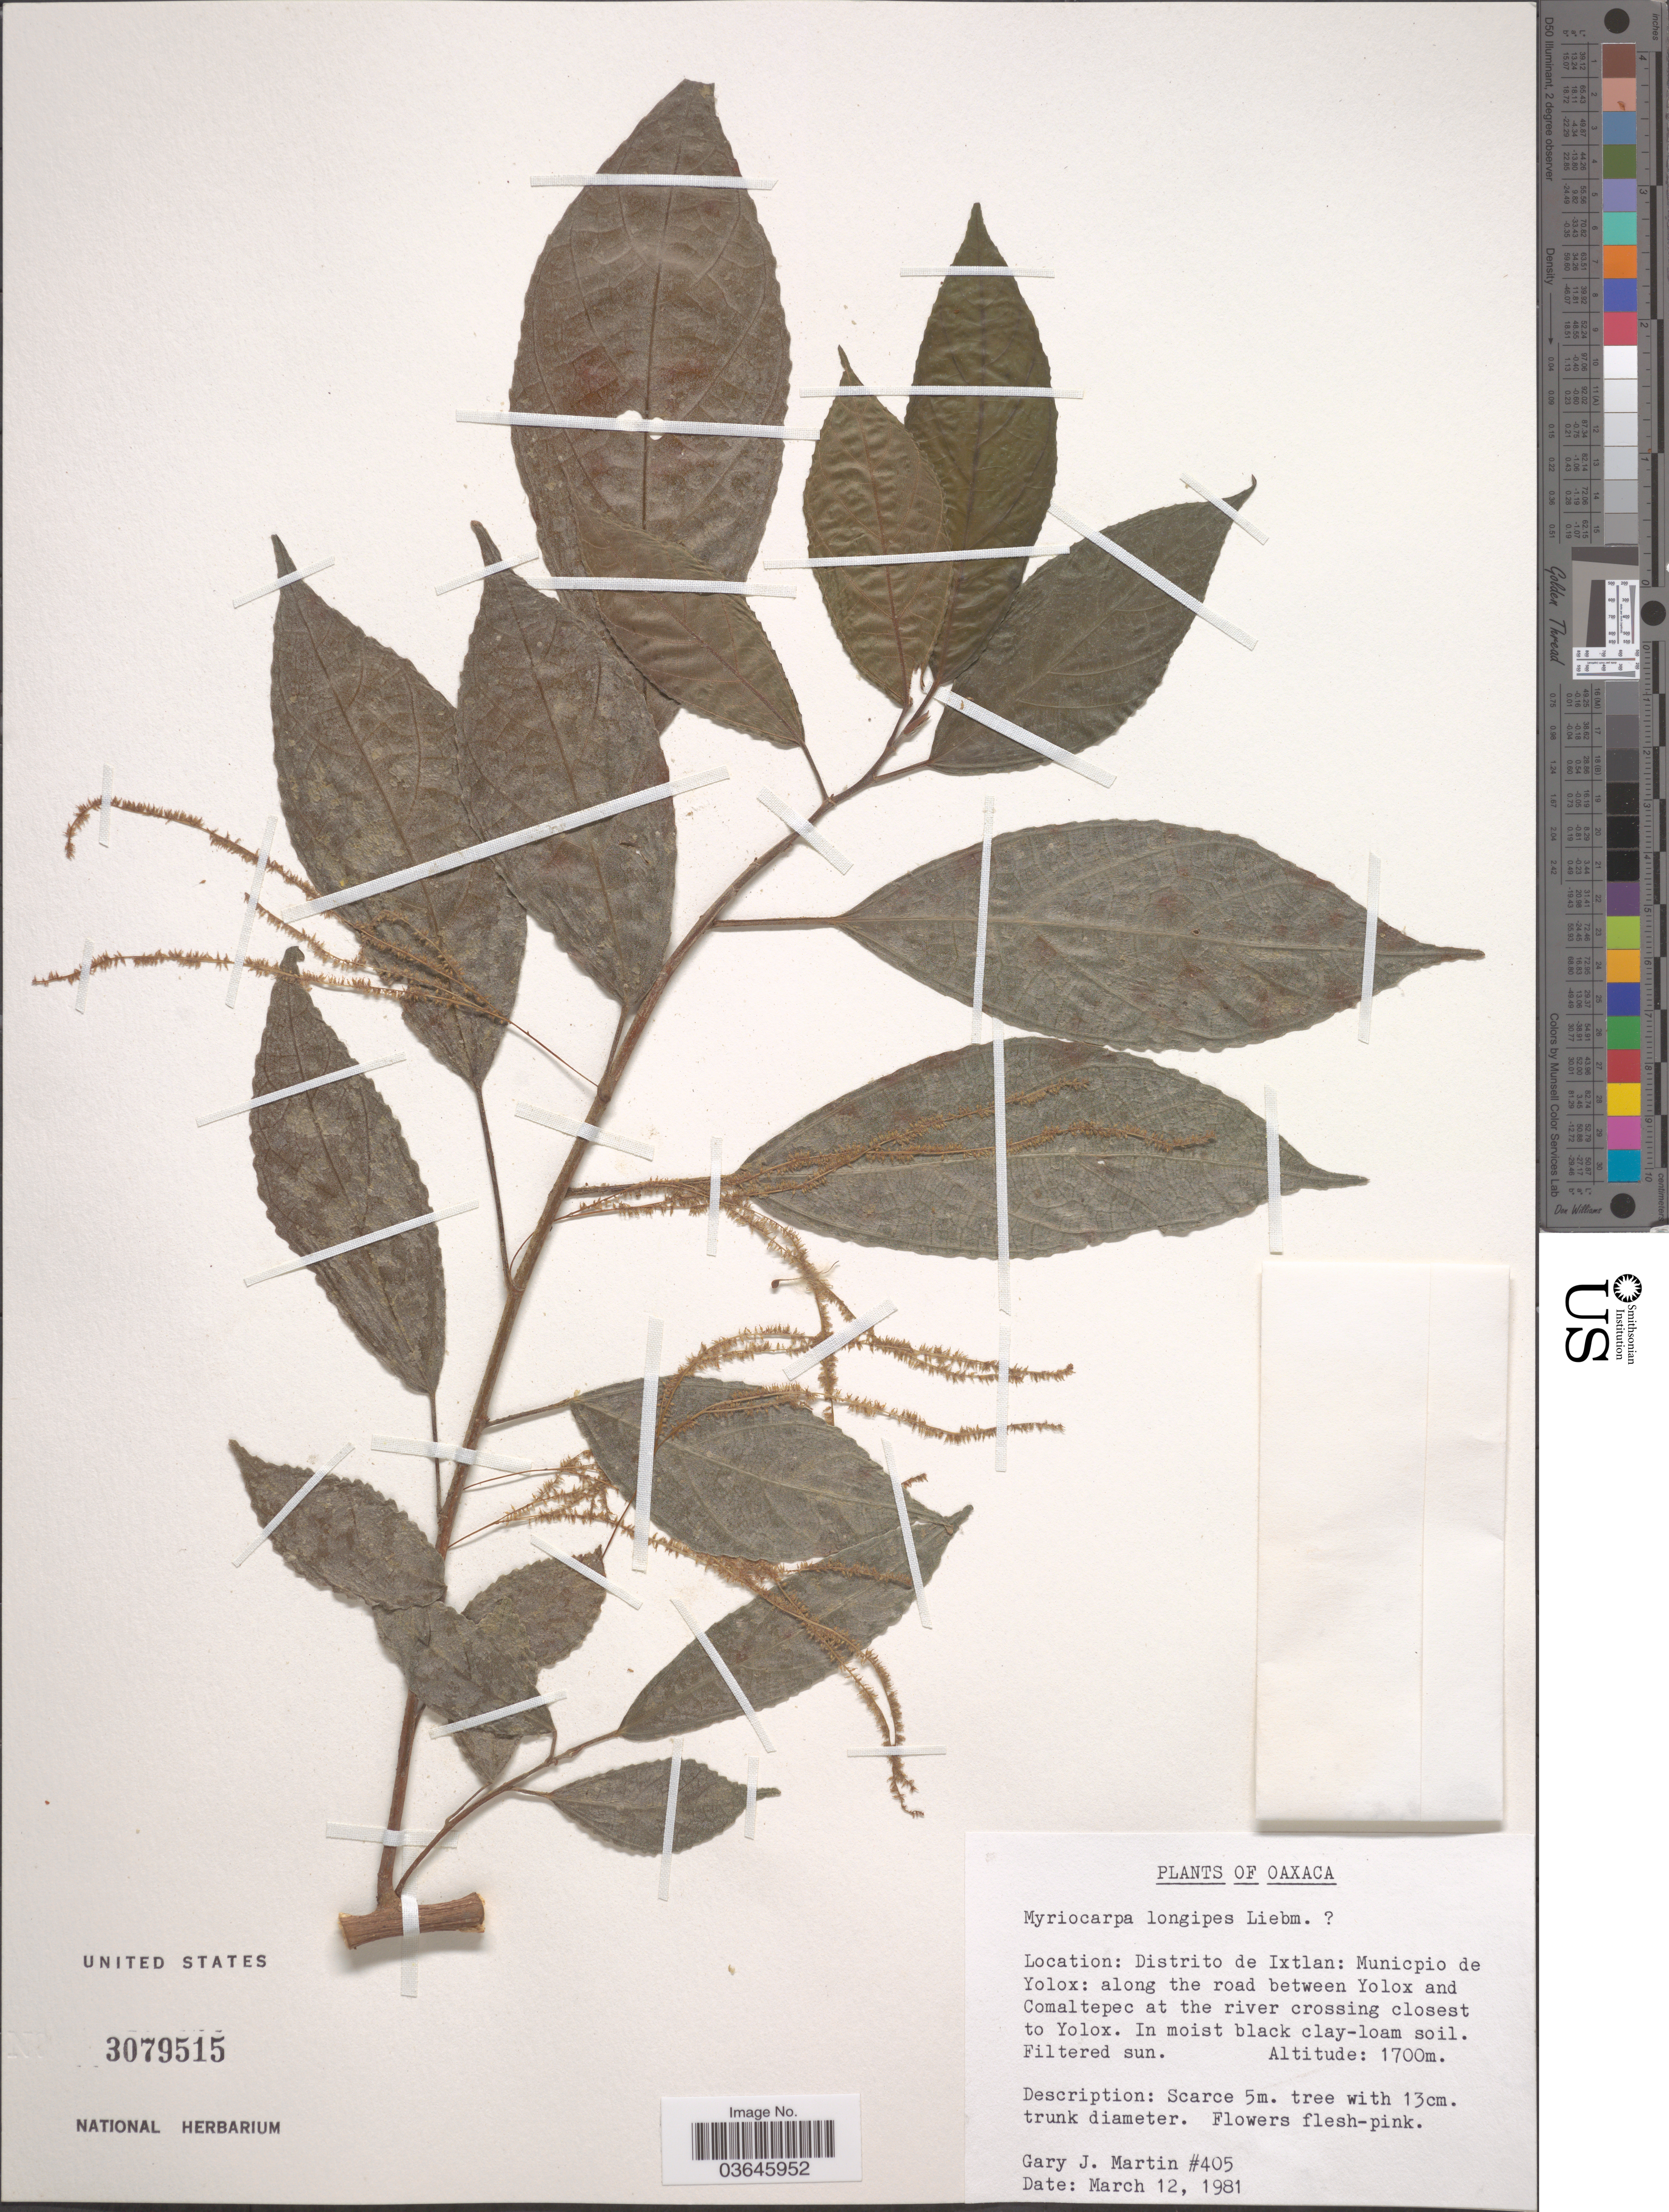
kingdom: Plantae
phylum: Tracheophyta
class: Magnoliopsida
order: Rosales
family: Urticaceae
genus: Myriocarpa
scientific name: Myriocarpa longipes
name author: Liebm.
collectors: G. J. Martin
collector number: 405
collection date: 1981-03-12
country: Mexico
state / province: Oaxaca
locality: Distrito de Ixtlan: Municpio de Yolox: along the road between Yolox and Comaltepec at the river crossing closest to Yolox.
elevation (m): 1700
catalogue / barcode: US 3079515